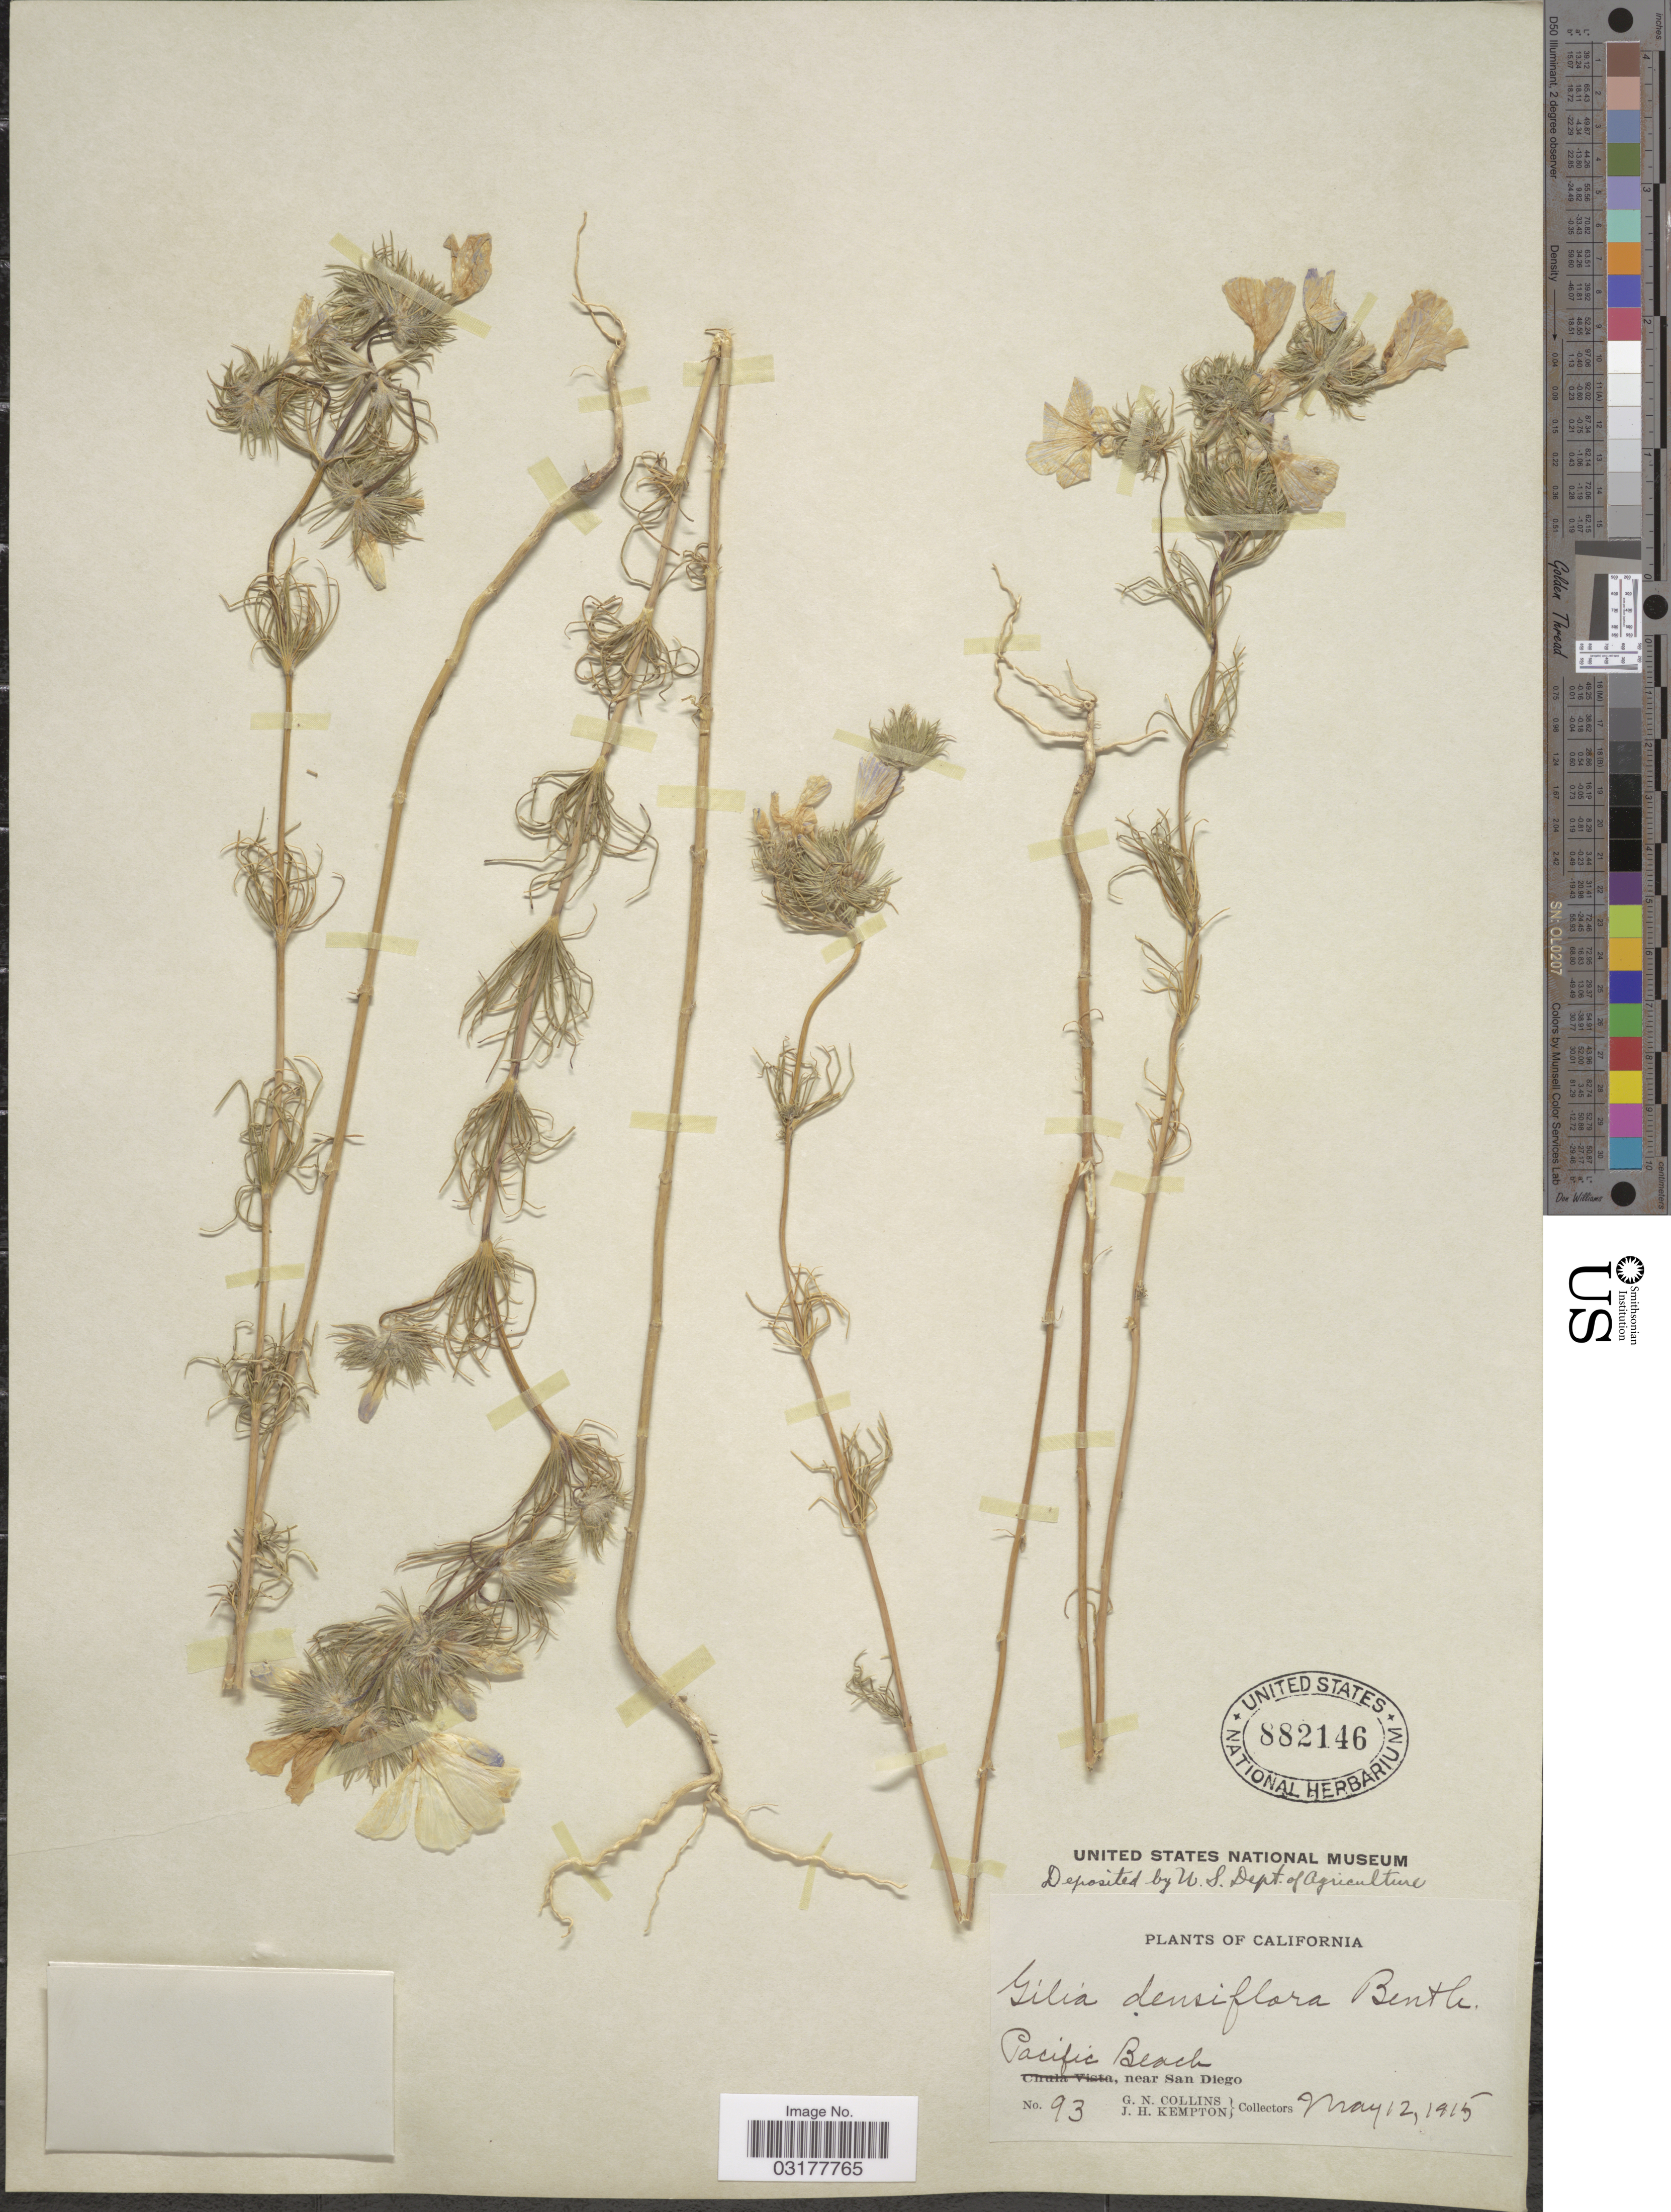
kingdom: Plantae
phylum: Tracheophyta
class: Magnoliopsida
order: Ericales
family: Polemoniaceae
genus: Leptosiphon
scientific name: Leptosiphon grandiflorus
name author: Benth.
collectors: G. Collins & J. H. Kempton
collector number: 93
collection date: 1915-05-12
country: United States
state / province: California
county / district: San Diego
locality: Pacific Beach, near San Diego.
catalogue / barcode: US 882146